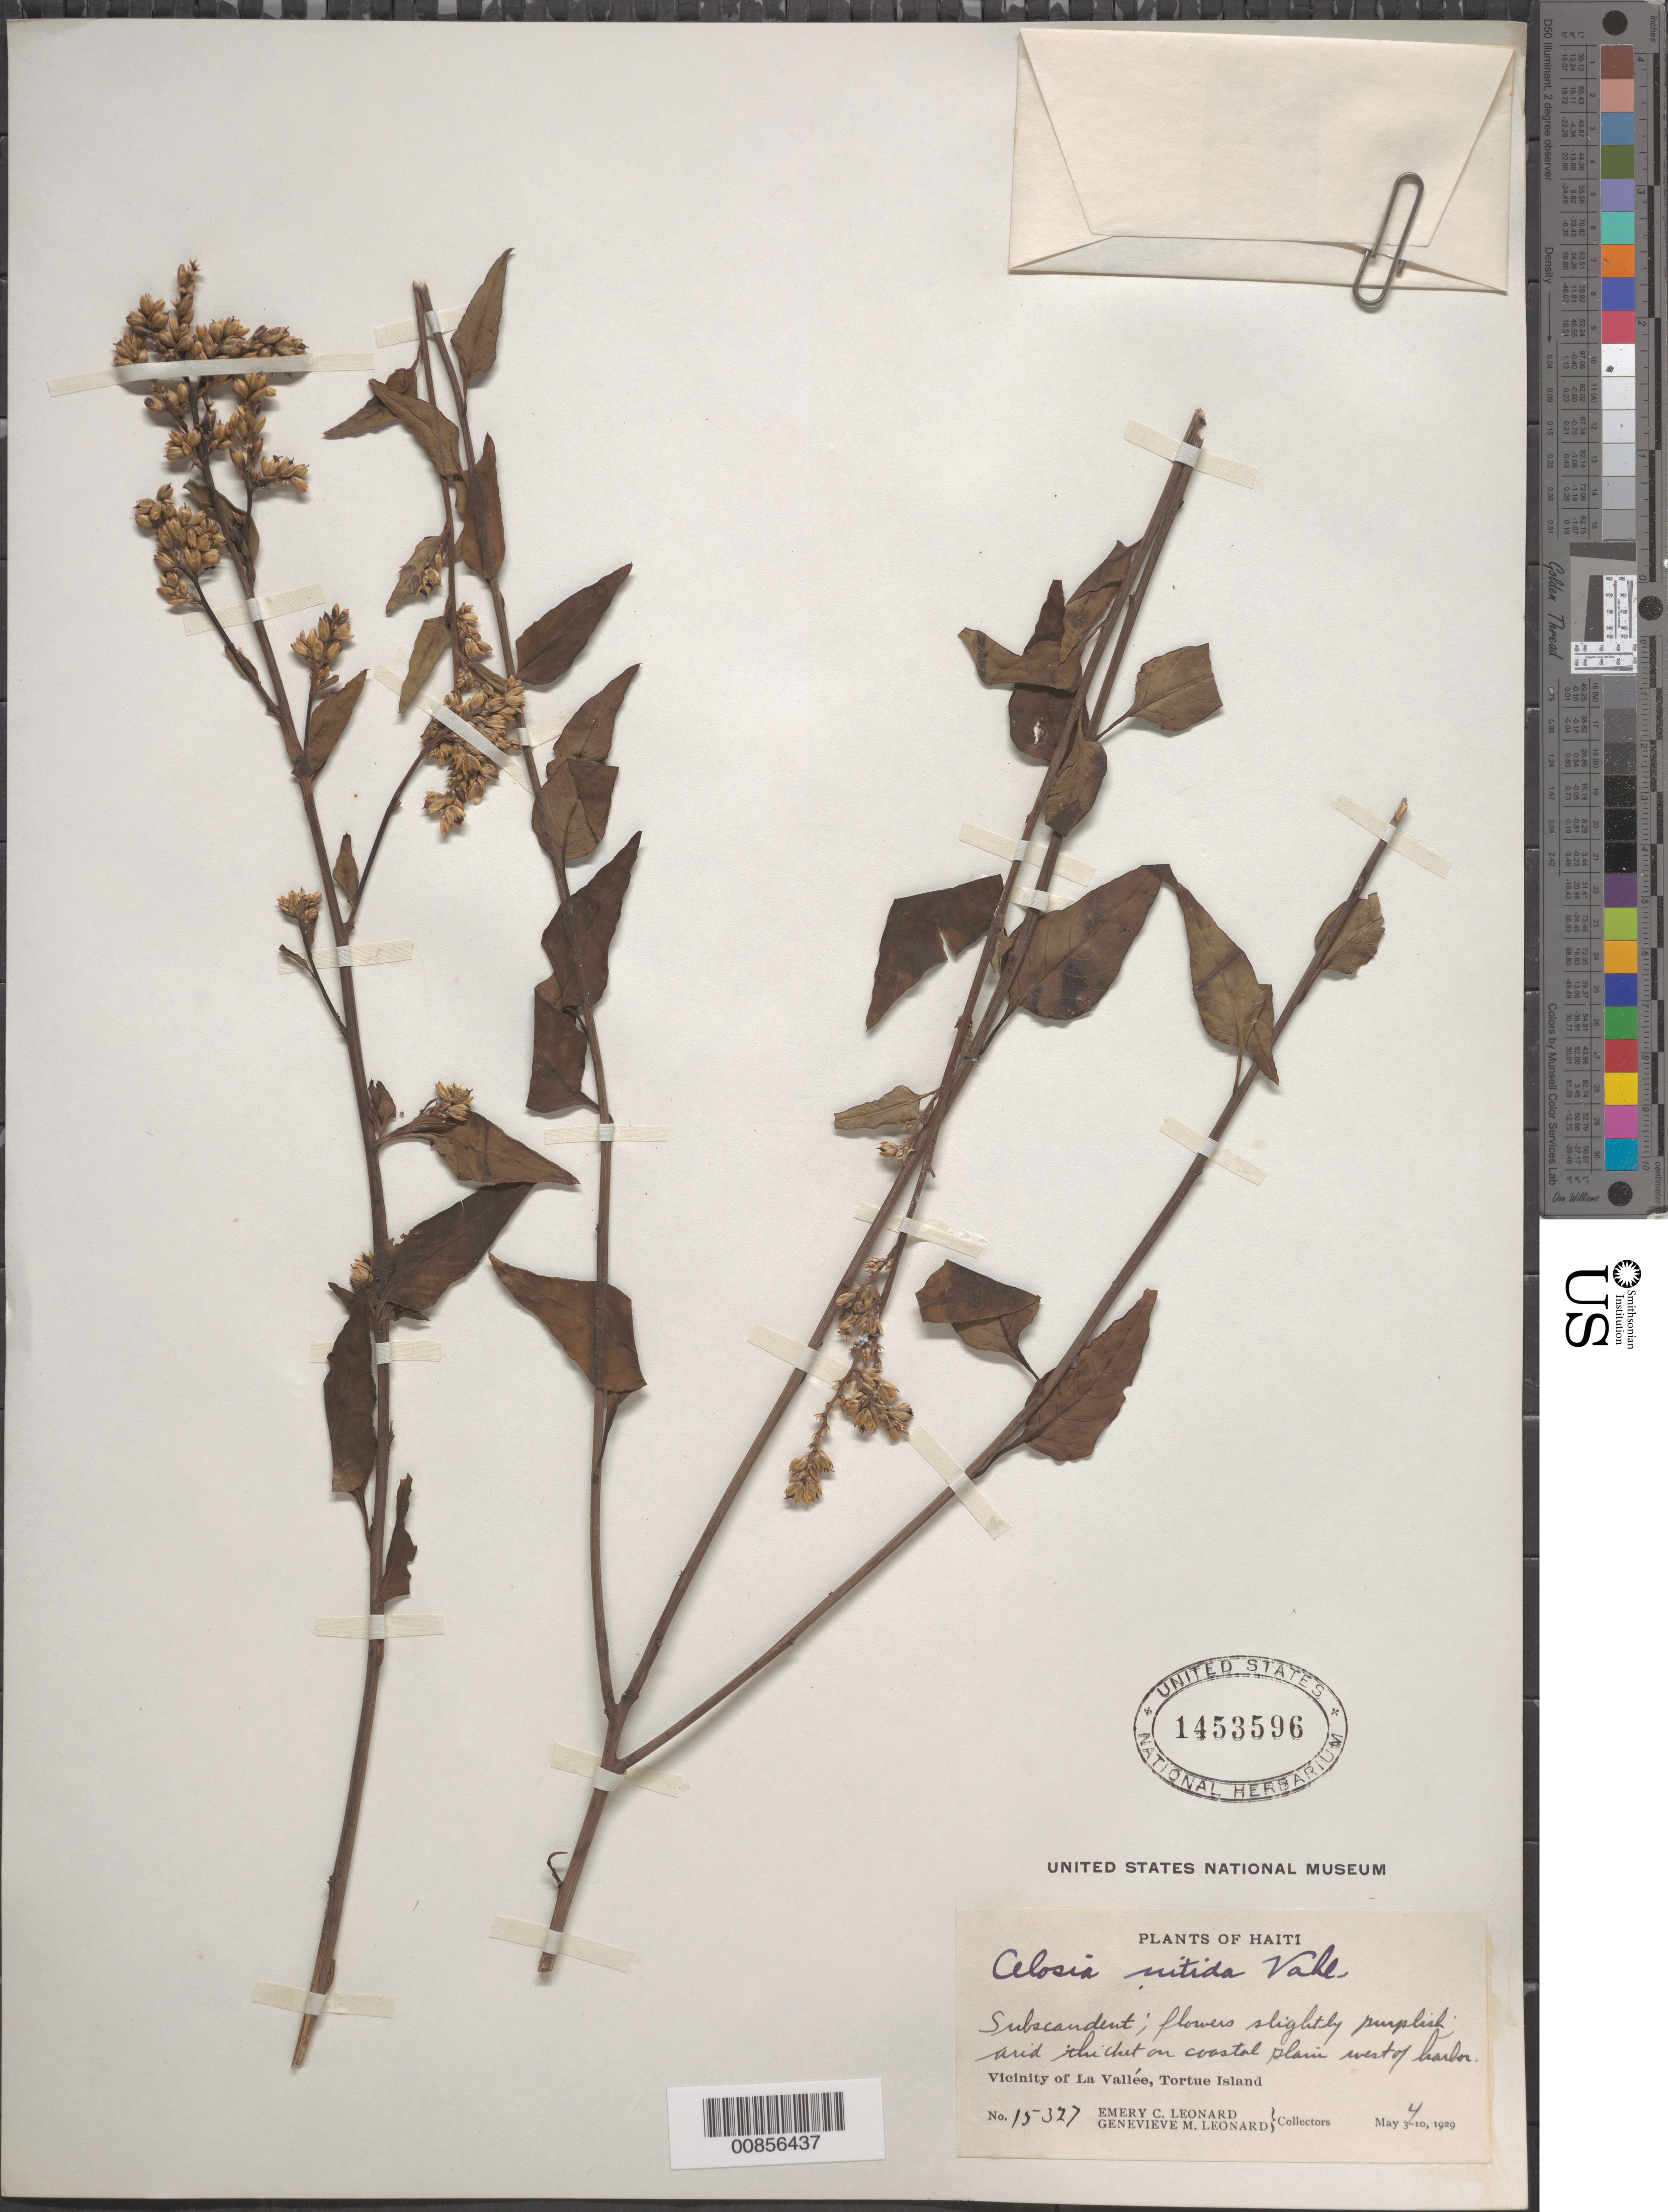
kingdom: Plantae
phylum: Tracheophyta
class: Magnoliopsida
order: Caryophyllales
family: Amaranthaceae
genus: Celosia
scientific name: Celosia nitida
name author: Vahl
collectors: E. C. Leonard & G. M. Leonard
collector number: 15327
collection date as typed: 04 May 1929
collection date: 1929-05-04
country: Haiti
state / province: Nord-Óuest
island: Île de la Tortue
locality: Vicinity of La Vallée, Tortue Island. On coastal plain west of harbor.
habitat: Arid thicket on coastal plain.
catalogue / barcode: US 1453596